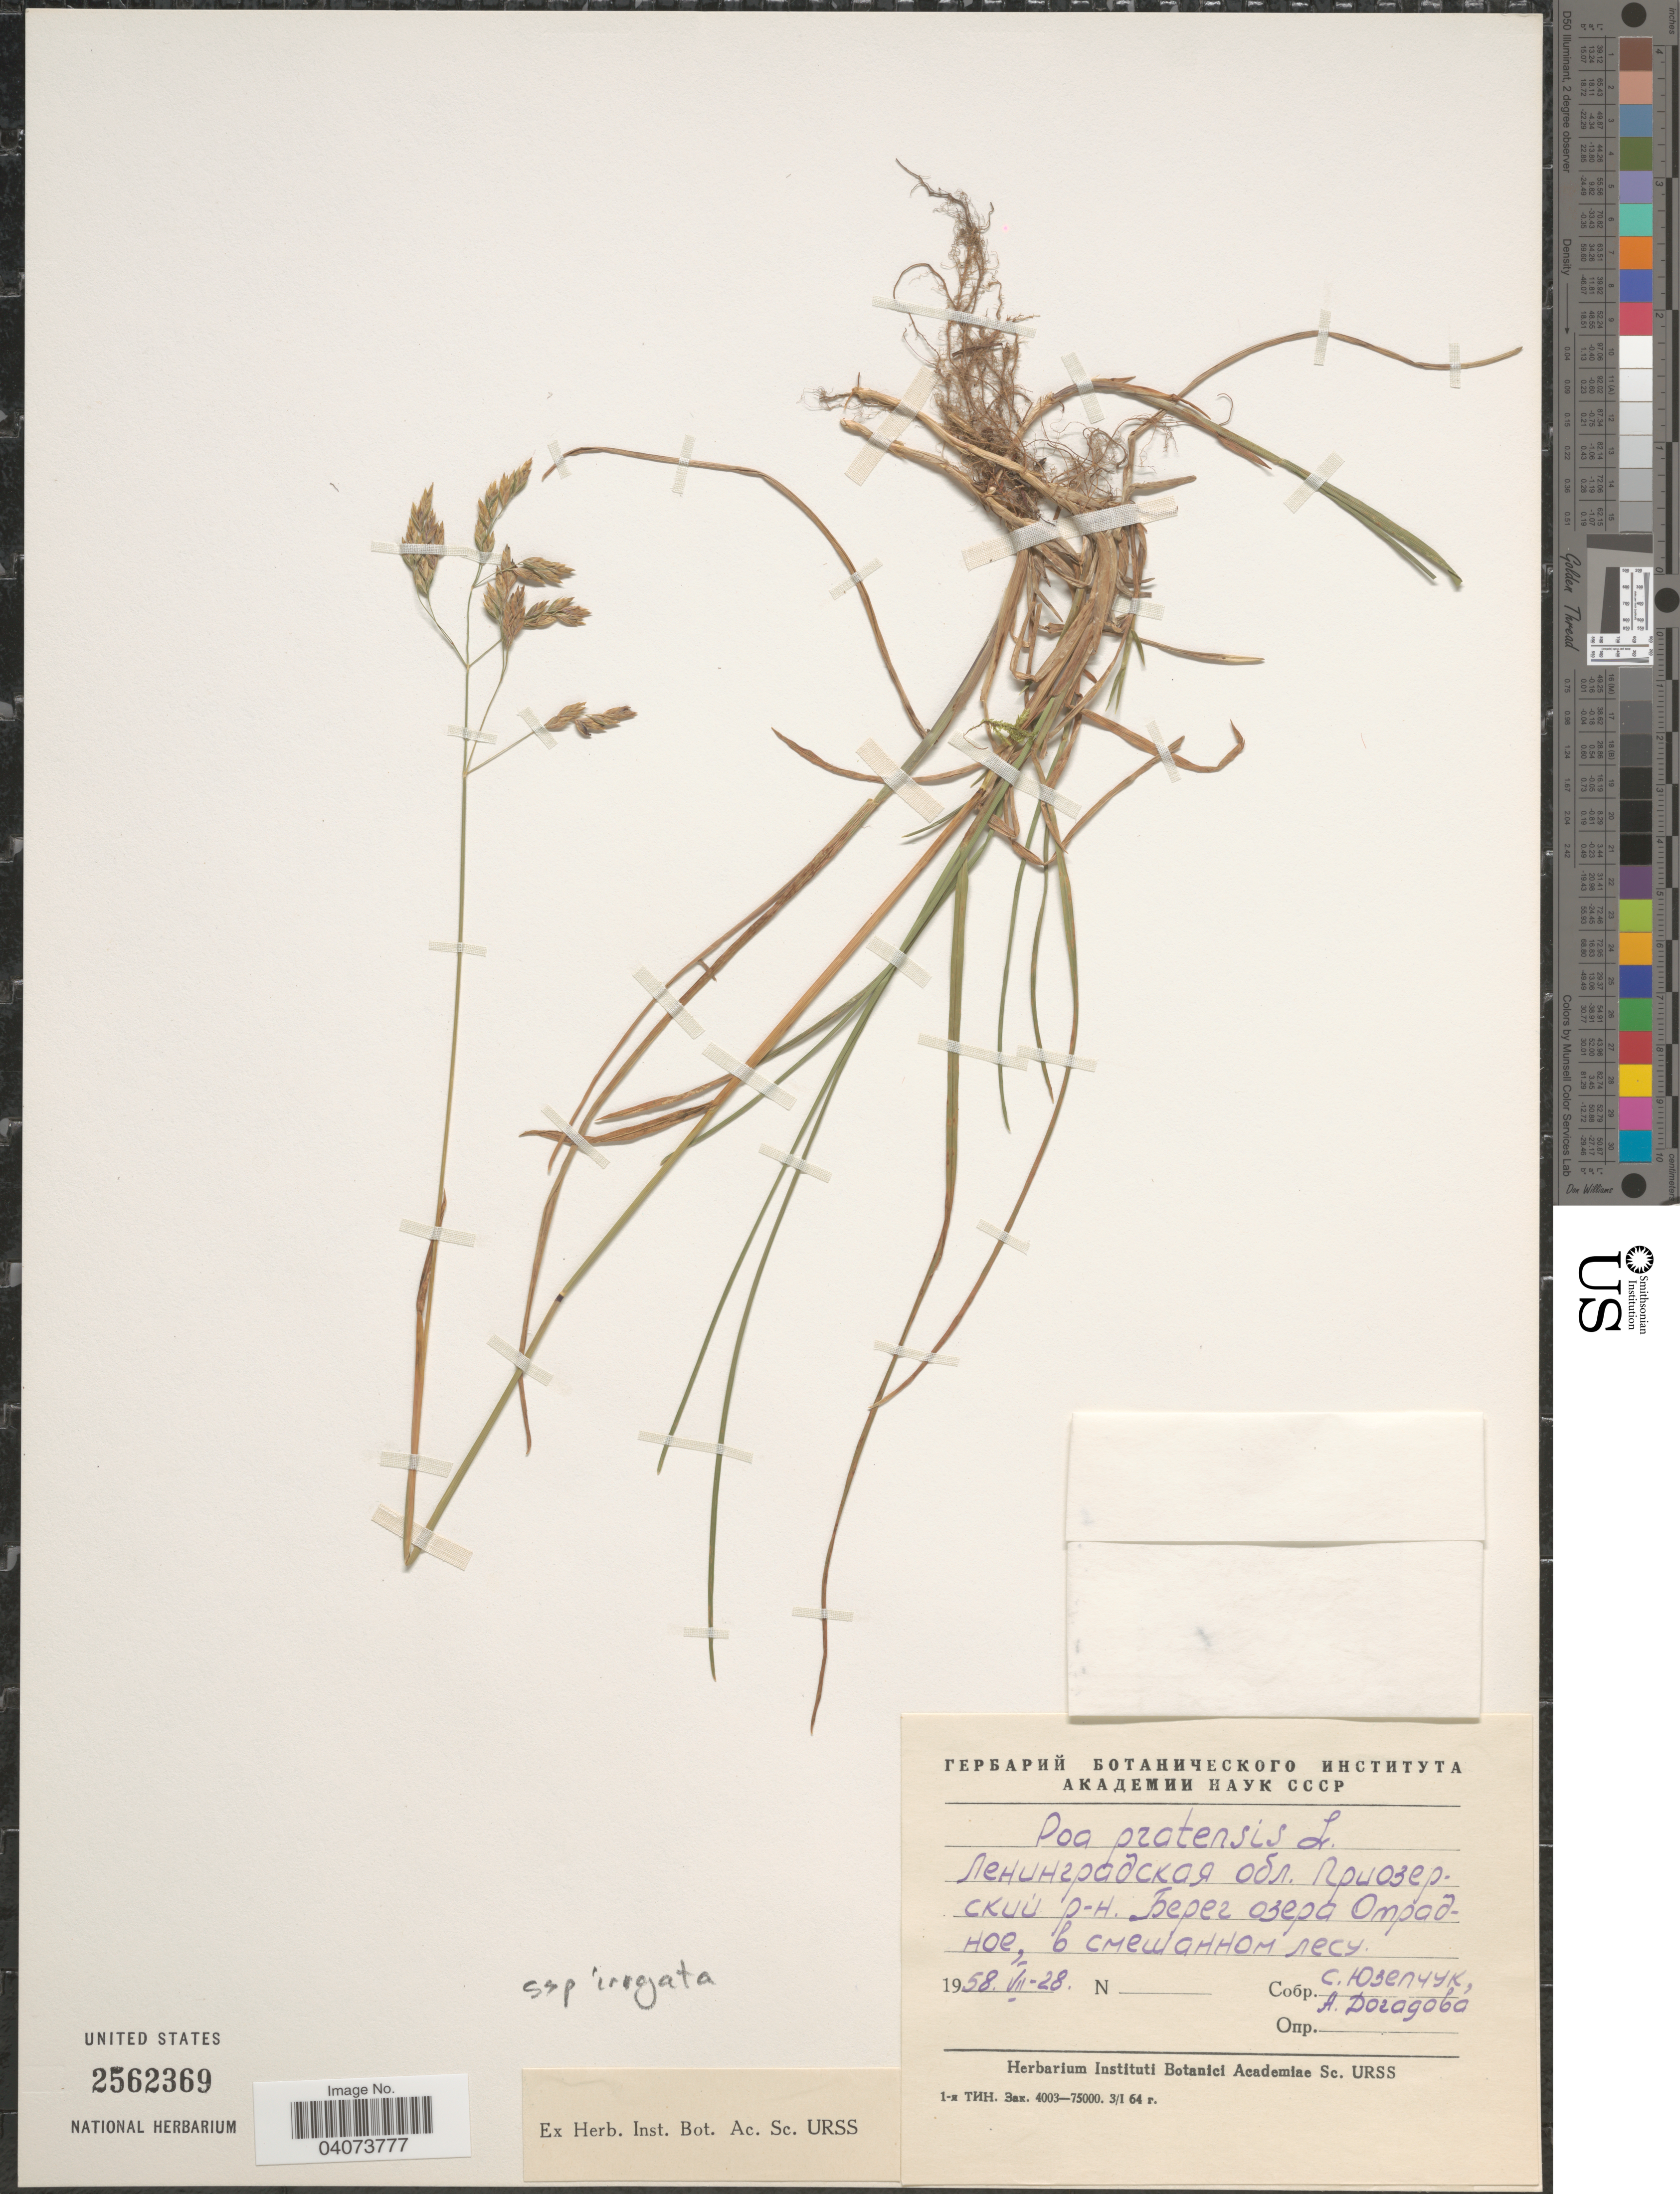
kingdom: Plantae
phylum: Tracheophyta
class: Liliopsida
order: Poales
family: Poaceae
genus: Poa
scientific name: Poa pratensis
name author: L.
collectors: S. Yuzepchuk & A. Dogadova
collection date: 1958-07-28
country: Russian Federation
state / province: Leningrad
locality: District Priozerskiy, shore of lake Otradnoye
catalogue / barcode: US 2562369